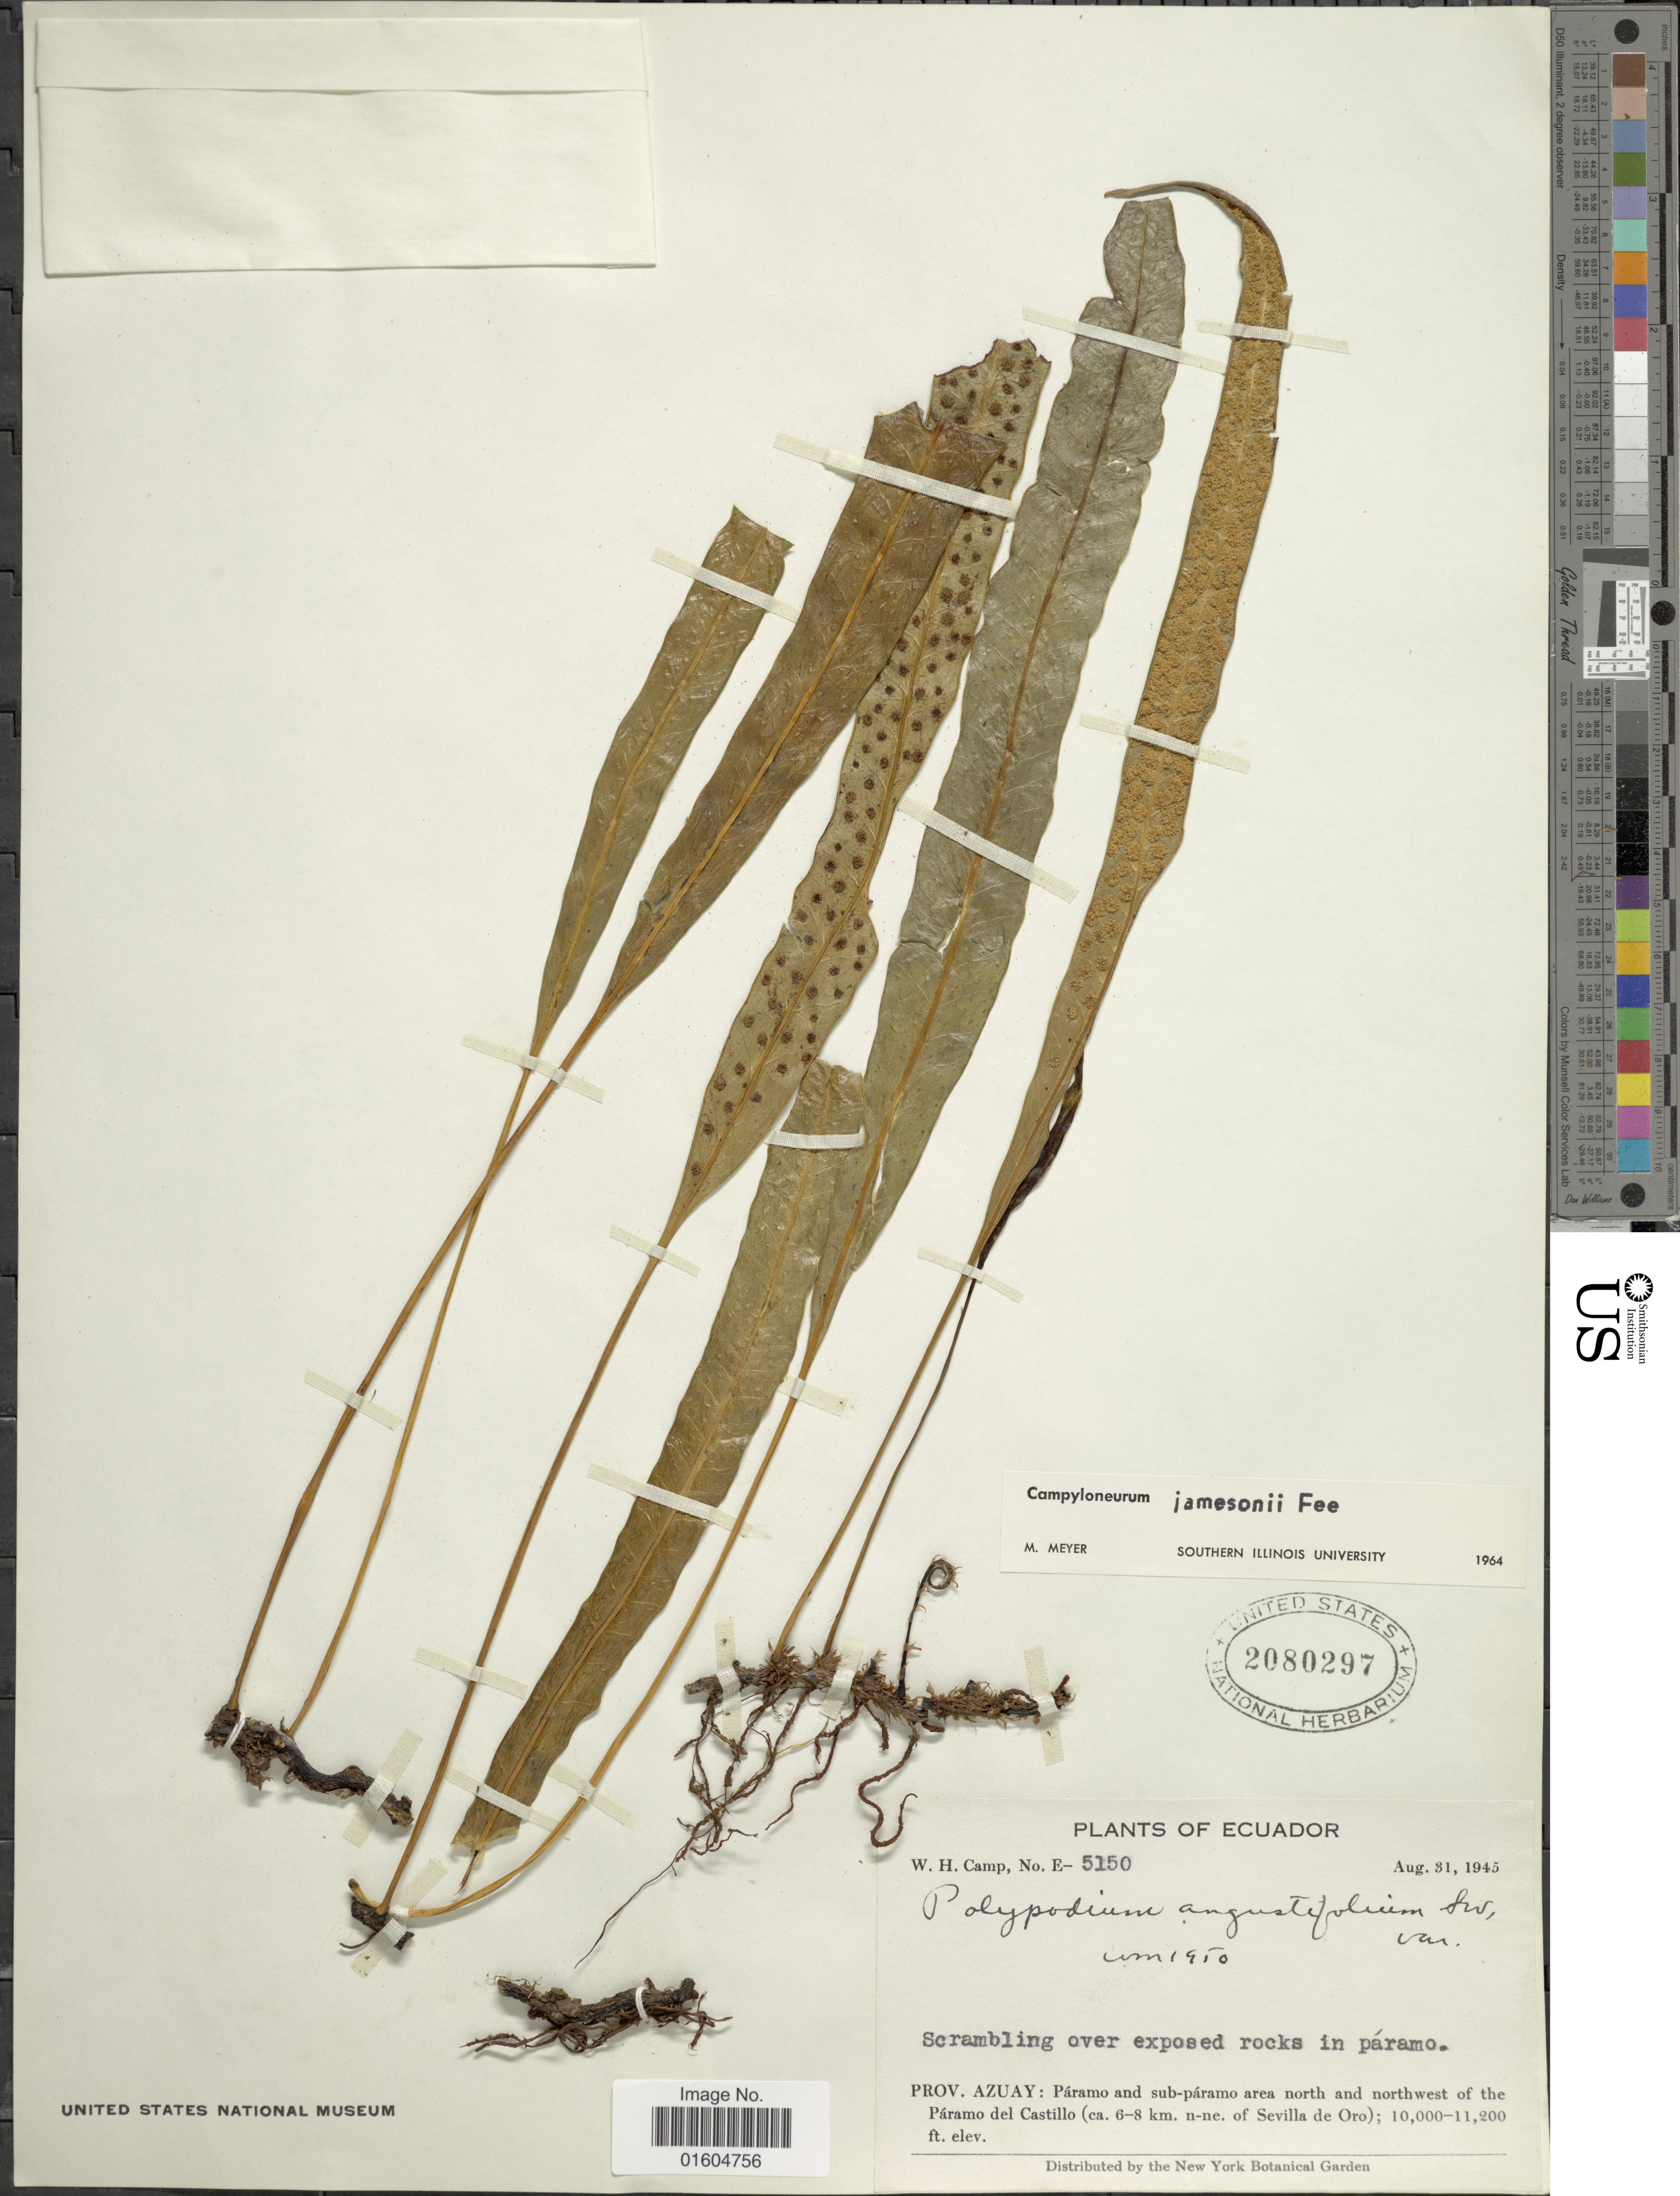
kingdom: Plantae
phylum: Tracheophyta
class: Polypodiopsida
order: Polypodiales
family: Polypodiaceae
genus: Campyloneurum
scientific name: Campyloneurum remotifolium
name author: (Hieron.) Lellinger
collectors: W. H. Camp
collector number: E-5150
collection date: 1945-08-31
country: Ecuador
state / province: Azuay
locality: Ecuador. Prov. Azuay: Paramo and sub-paramo area north and northwest of the Paramo del Castillo (ca. 6-8 km. n-ne. of Sevilla de Oro)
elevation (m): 3048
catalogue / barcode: US 2080297